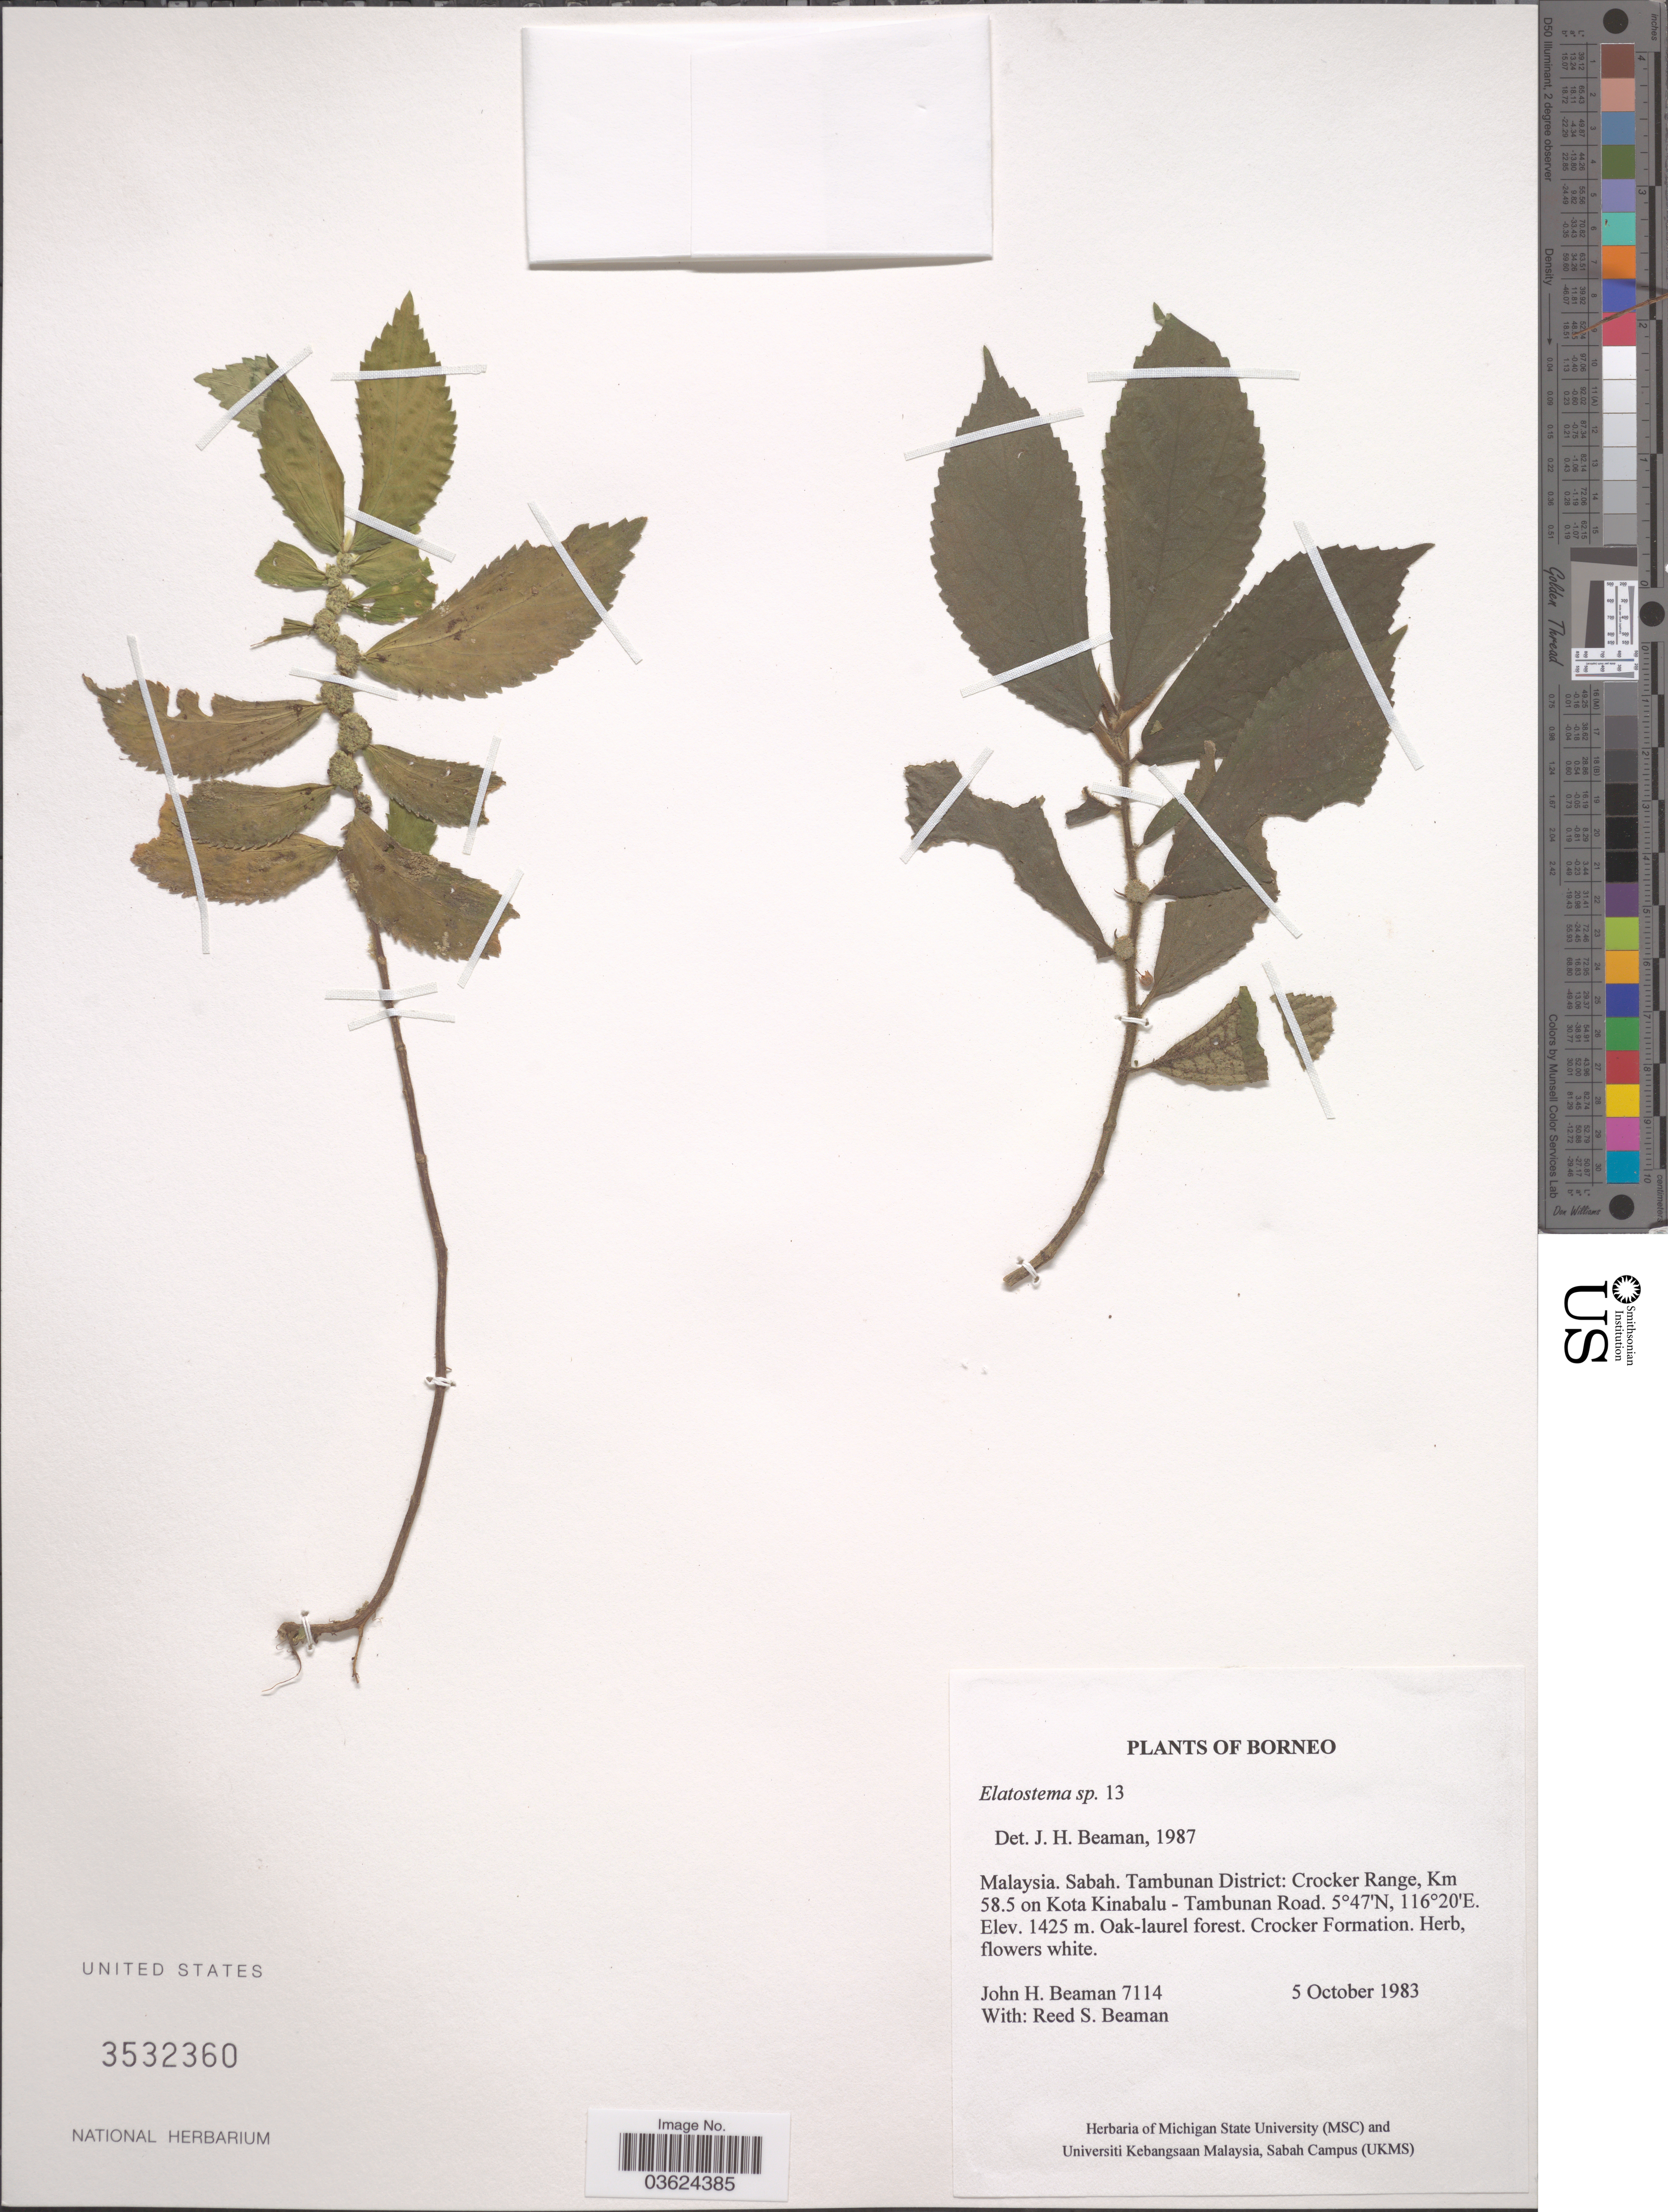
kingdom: Plantae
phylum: Tracheophyta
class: Magnoliopsida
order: Rosales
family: Urticaceae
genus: Elatostema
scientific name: Elatostema sp.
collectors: J. H. Beaman & R. S. Beaman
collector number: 7114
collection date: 1983-10-05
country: Malaysia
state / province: Sabah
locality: Tambunan District: Crocker Range, Km 58.5 on Kota Kinabalu - Tambunan Road.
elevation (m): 1425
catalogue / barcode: US 3532360